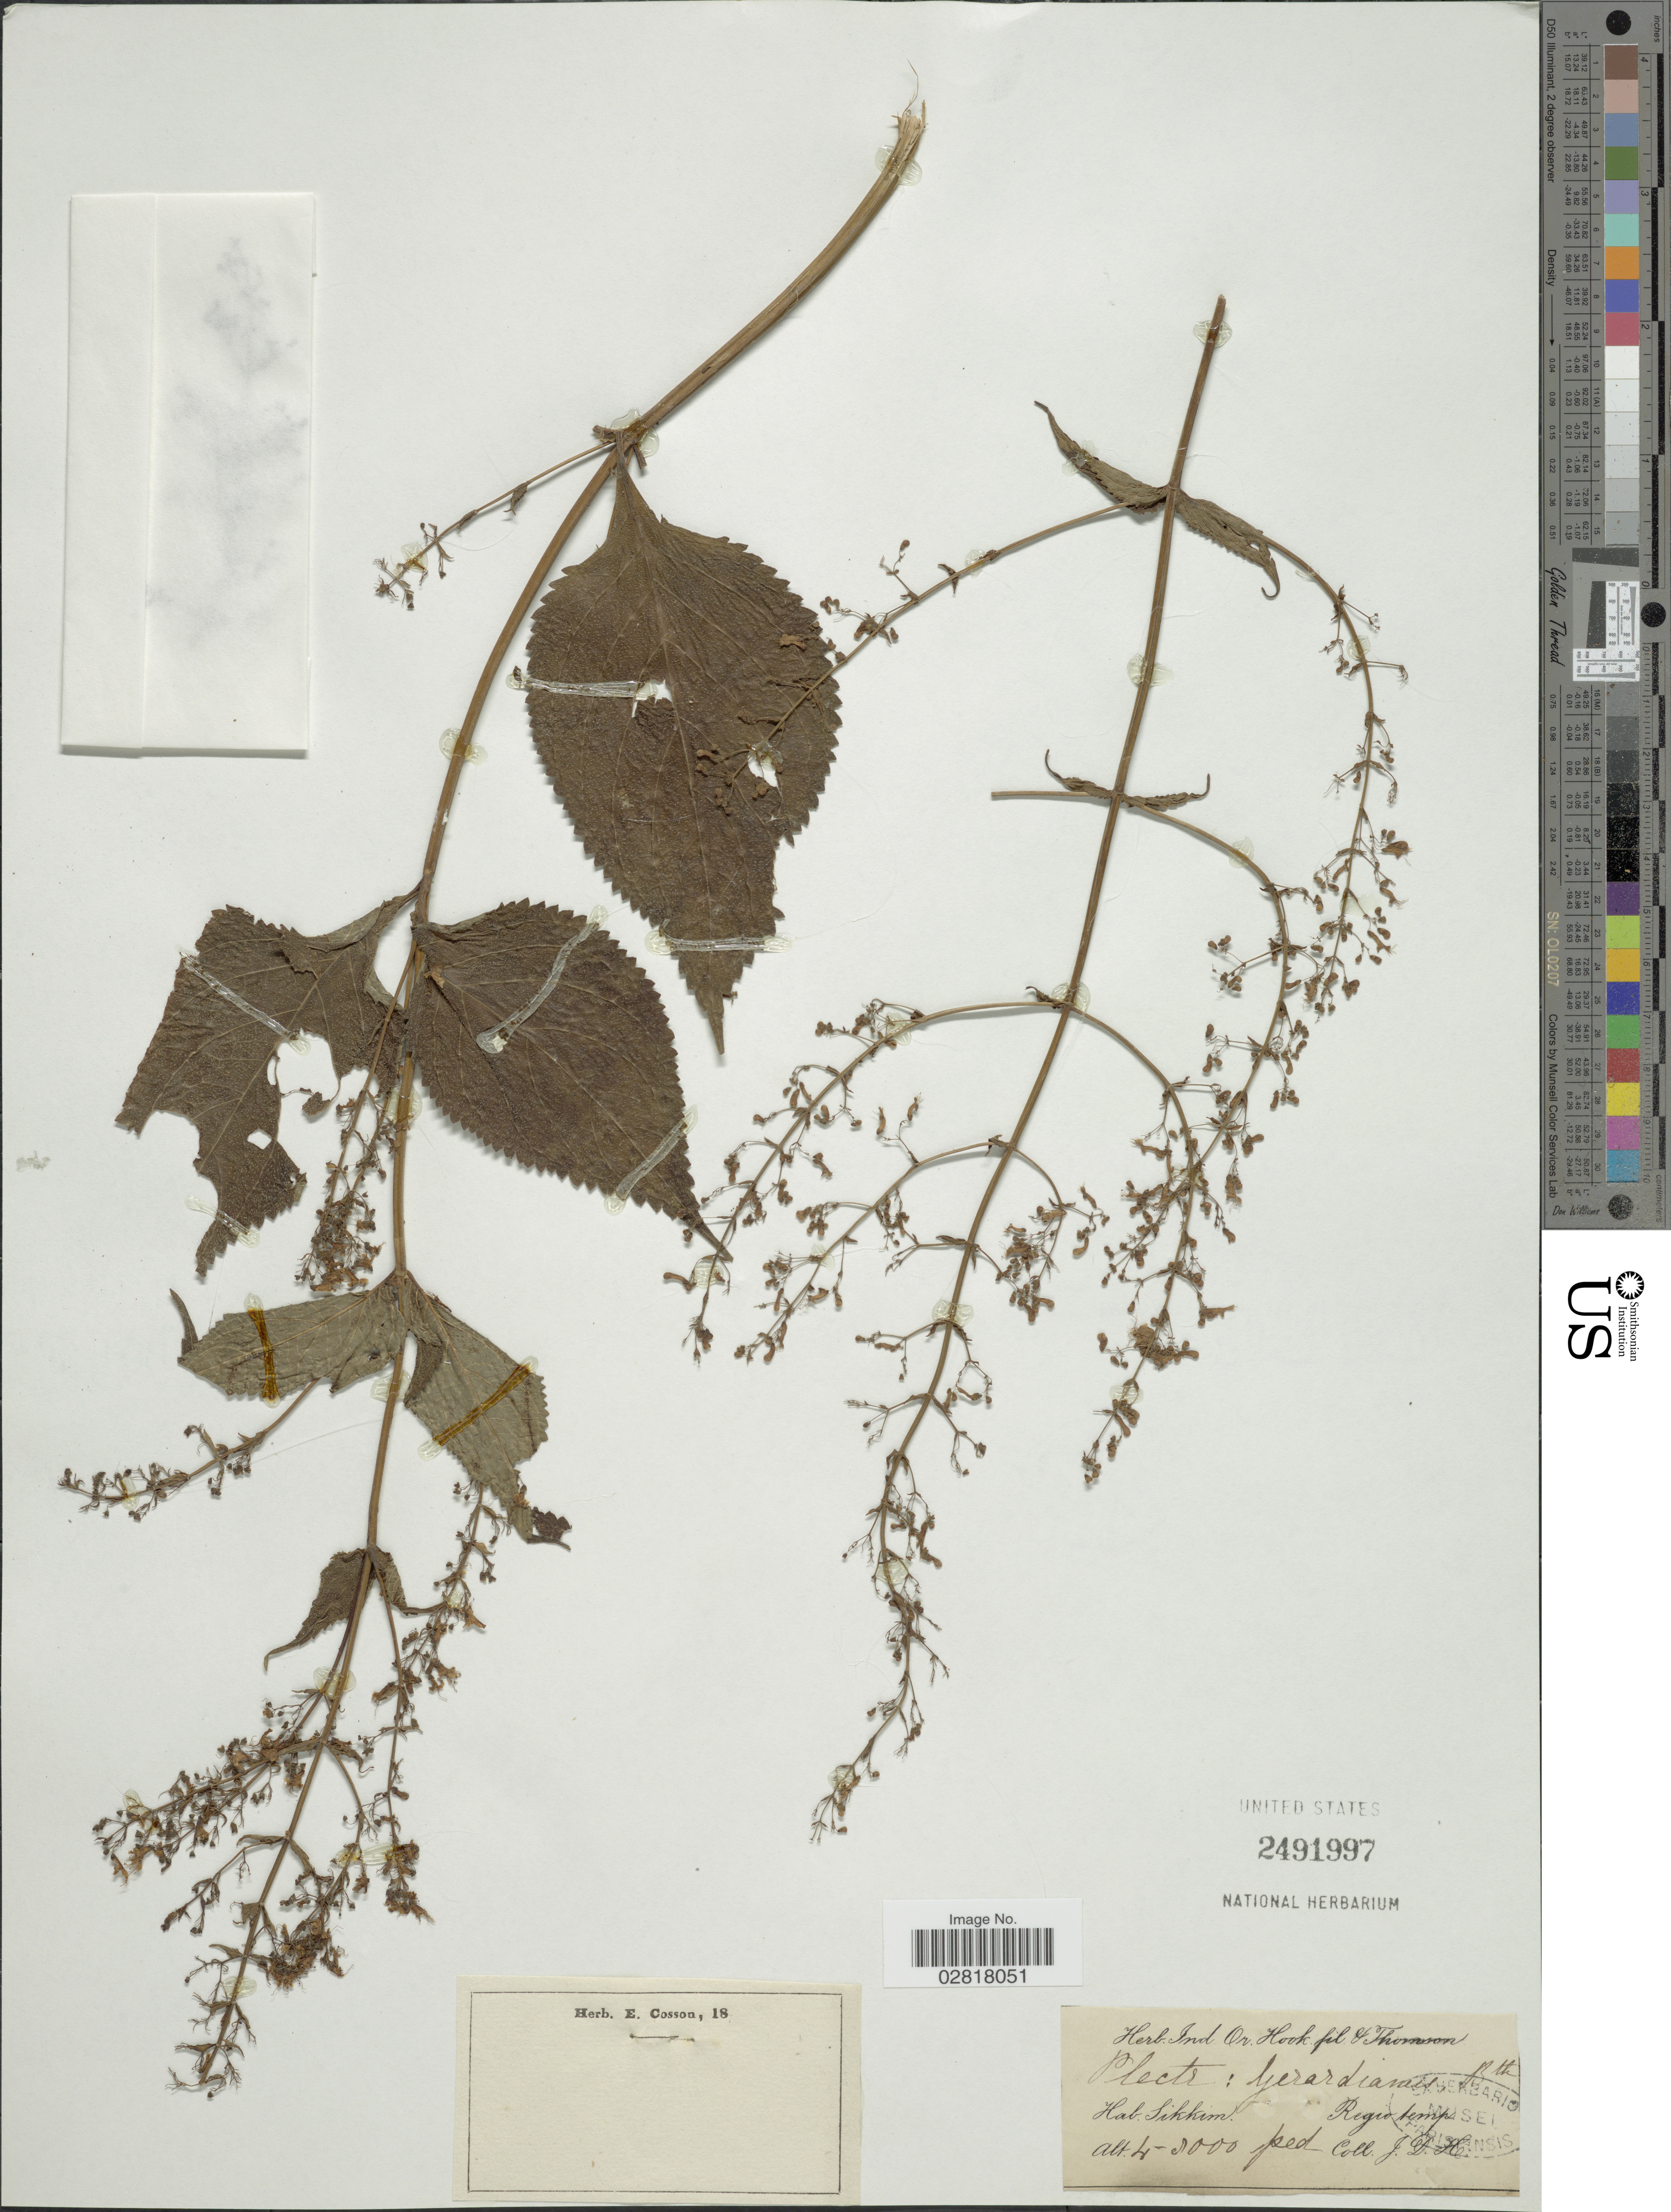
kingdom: Plantae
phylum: Tracheophyta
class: Magnoliopsida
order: Lamiales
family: Lamiaceae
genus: Plectranthus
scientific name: Plectranthus gerardianus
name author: Benth.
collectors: J. D. Hooker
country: India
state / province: Sikkim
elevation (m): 1219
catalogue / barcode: US 2491997